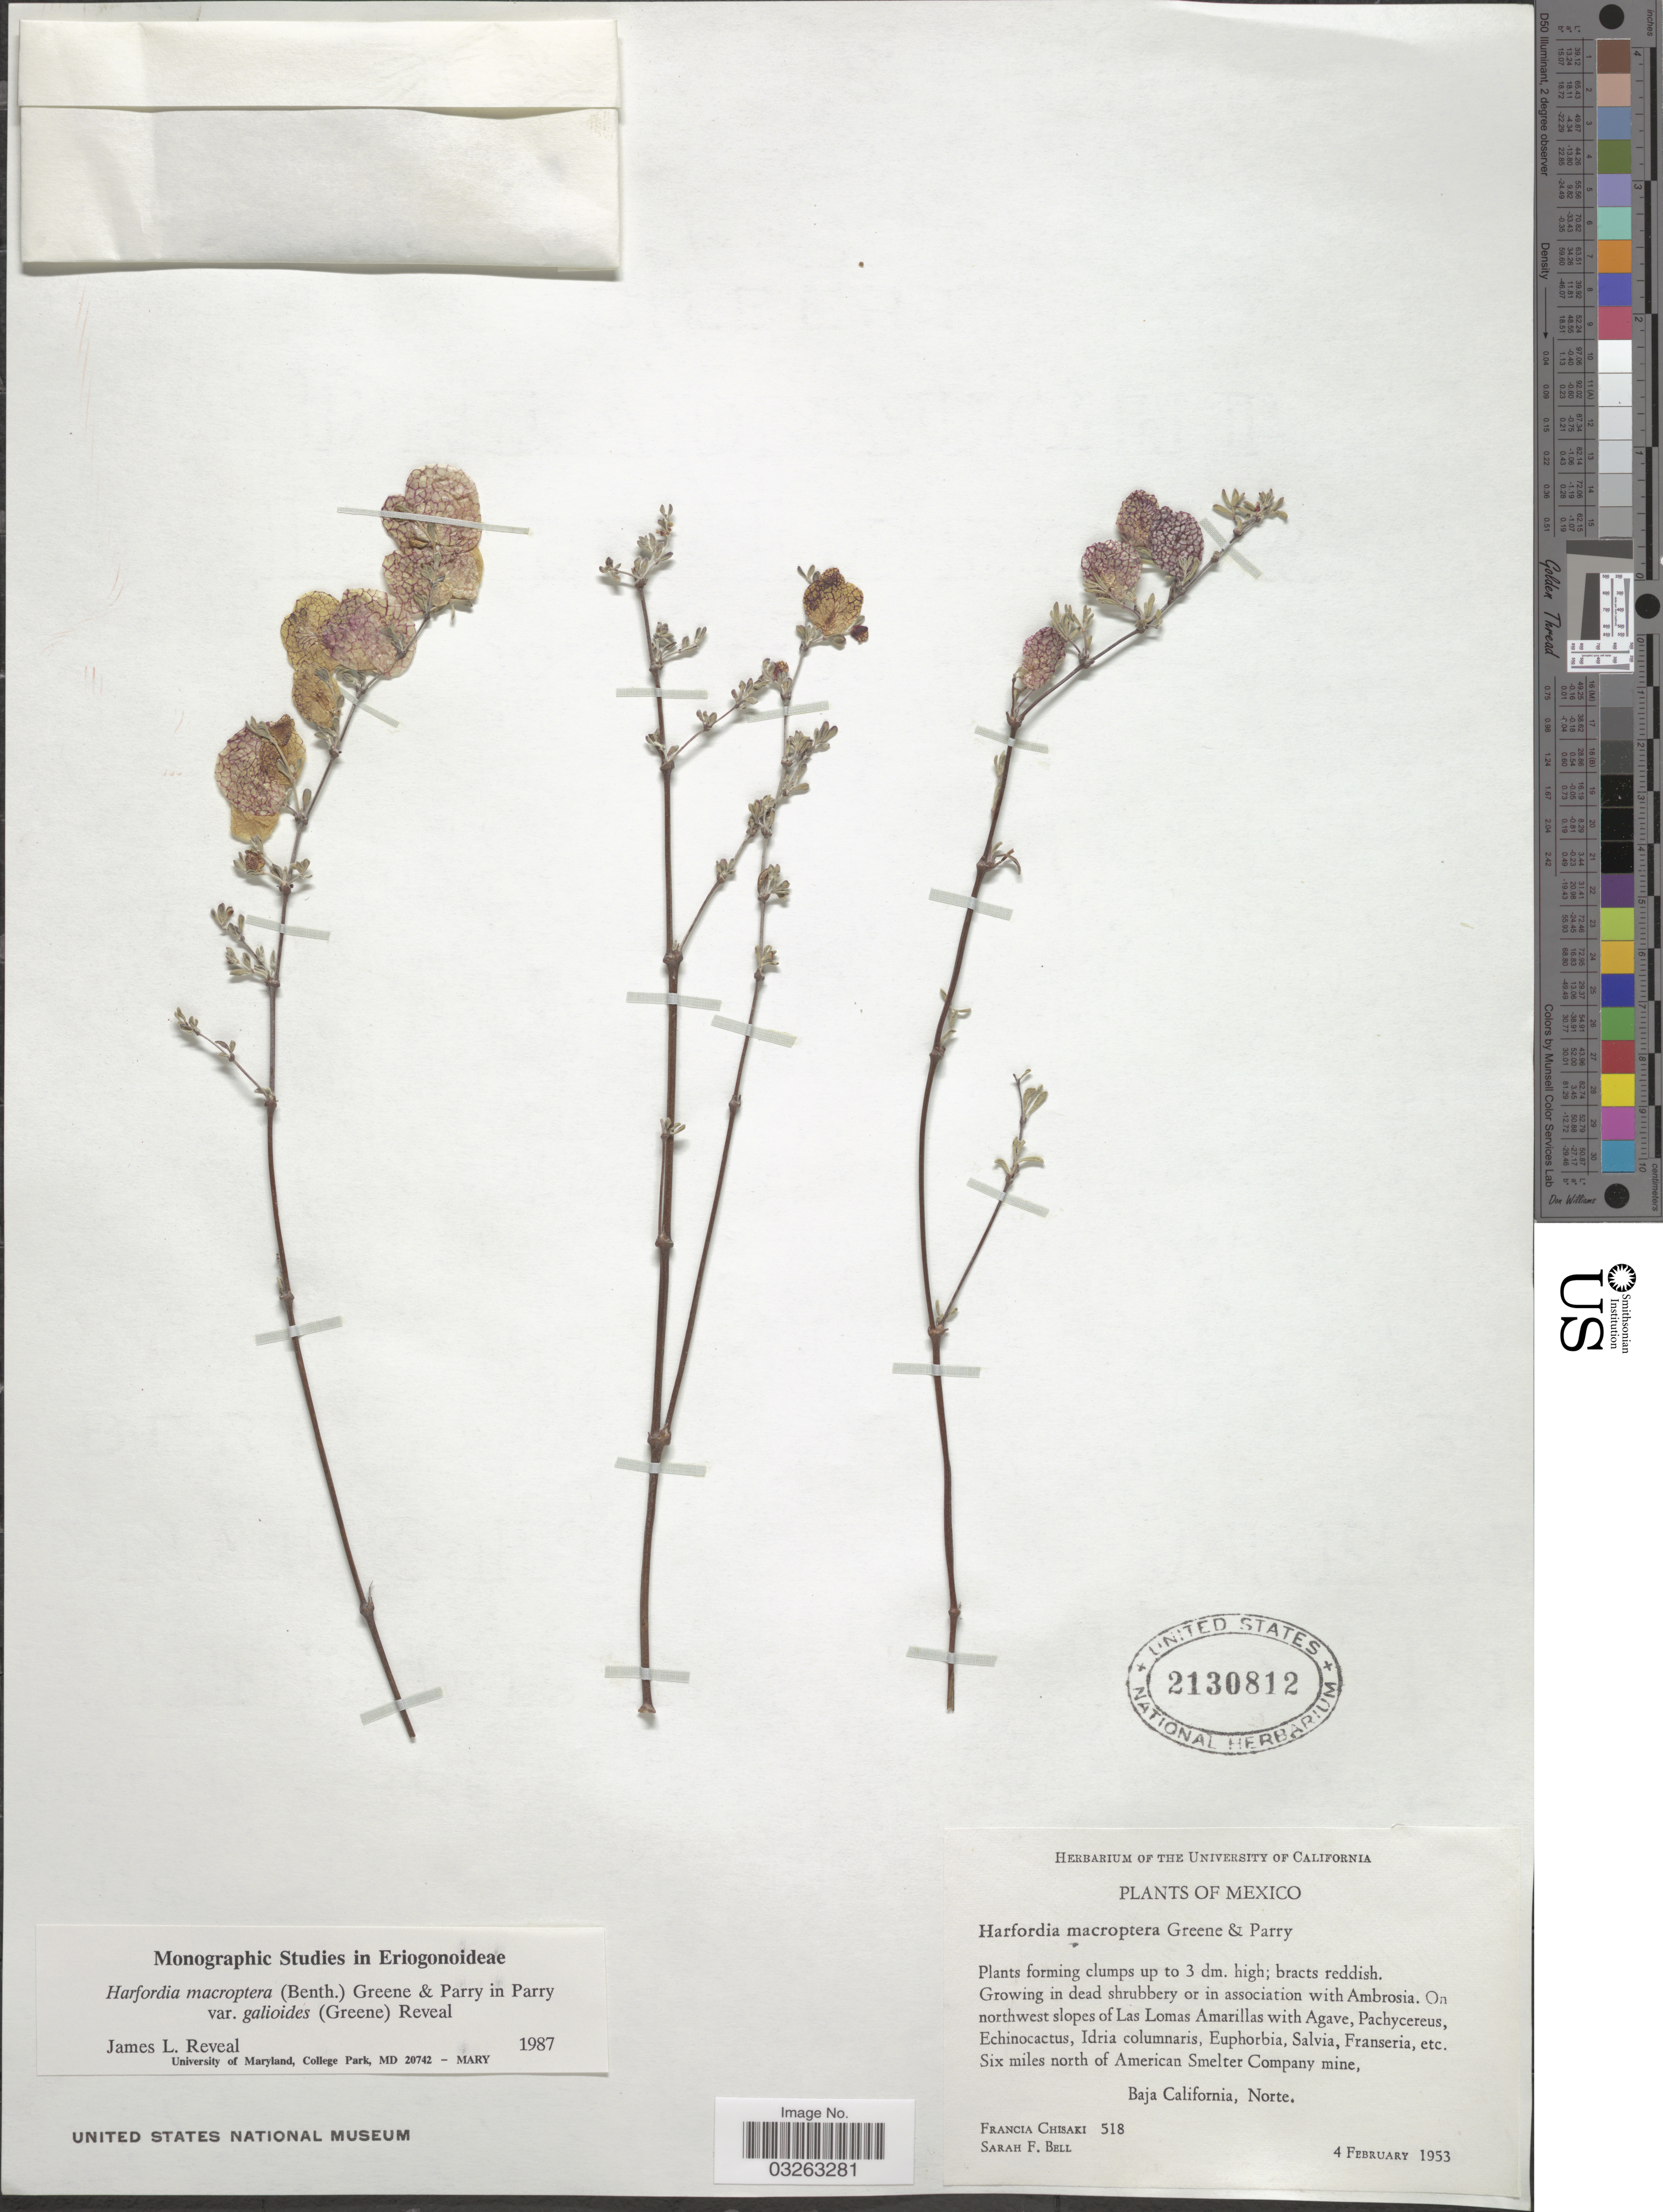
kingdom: Plantae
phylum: Tracheophyta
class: Magnoliopsida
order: Caryophyllales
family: Polygonaceae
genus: Harfordia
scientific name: Harfordia macroptera var. galioides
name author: (Greene) Reveal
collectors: F. Chisaki & S. F. Bell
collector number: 518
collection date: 1953-02-04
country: Mexico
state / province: Baja California Norte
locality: On northwest slopes of Las Lomas Amarillas. Six miles north of American Smelter Company mine.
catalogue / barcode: US 2130812